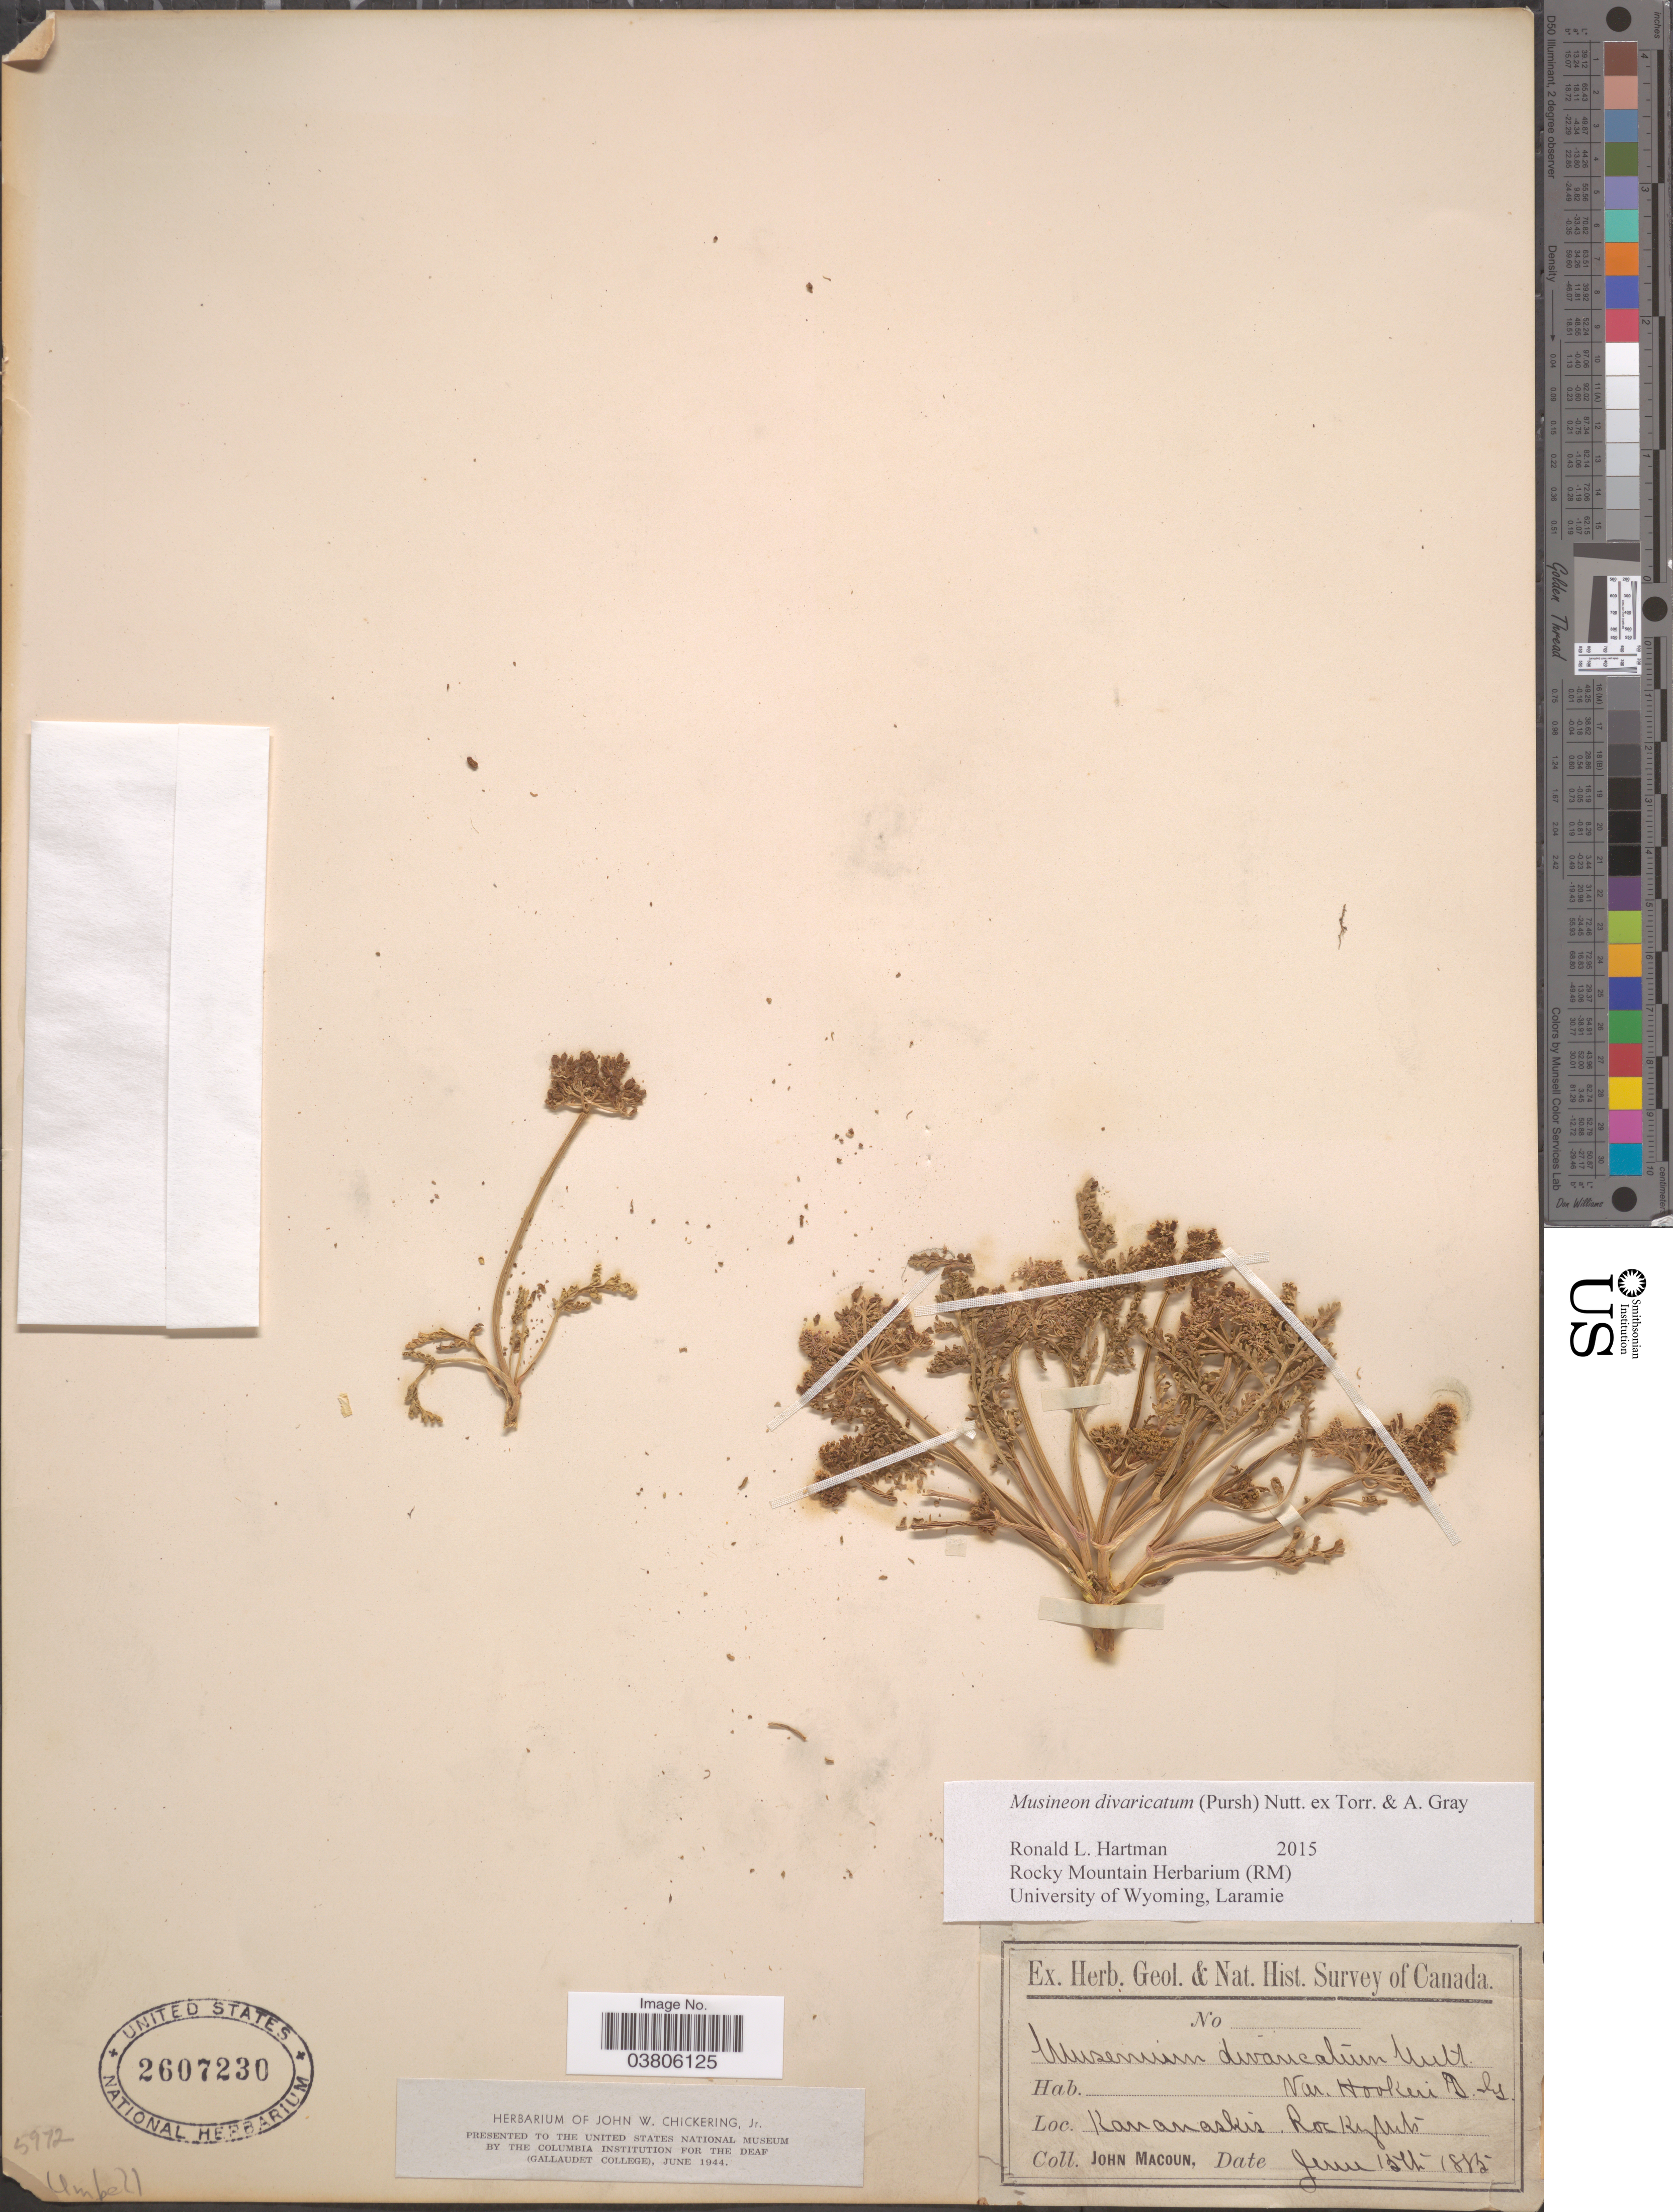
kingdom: Plantae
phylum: Tracheophyta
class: Magnoliopsida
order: Apiales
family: Apiaceae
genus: Musineon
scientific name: Musineon divaricatum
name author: (Pursh) Nutt.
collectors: J. Macoun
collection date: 1885-06-15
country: Canada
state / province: Alberta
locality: Kananaskis.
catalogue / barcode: US 2607230